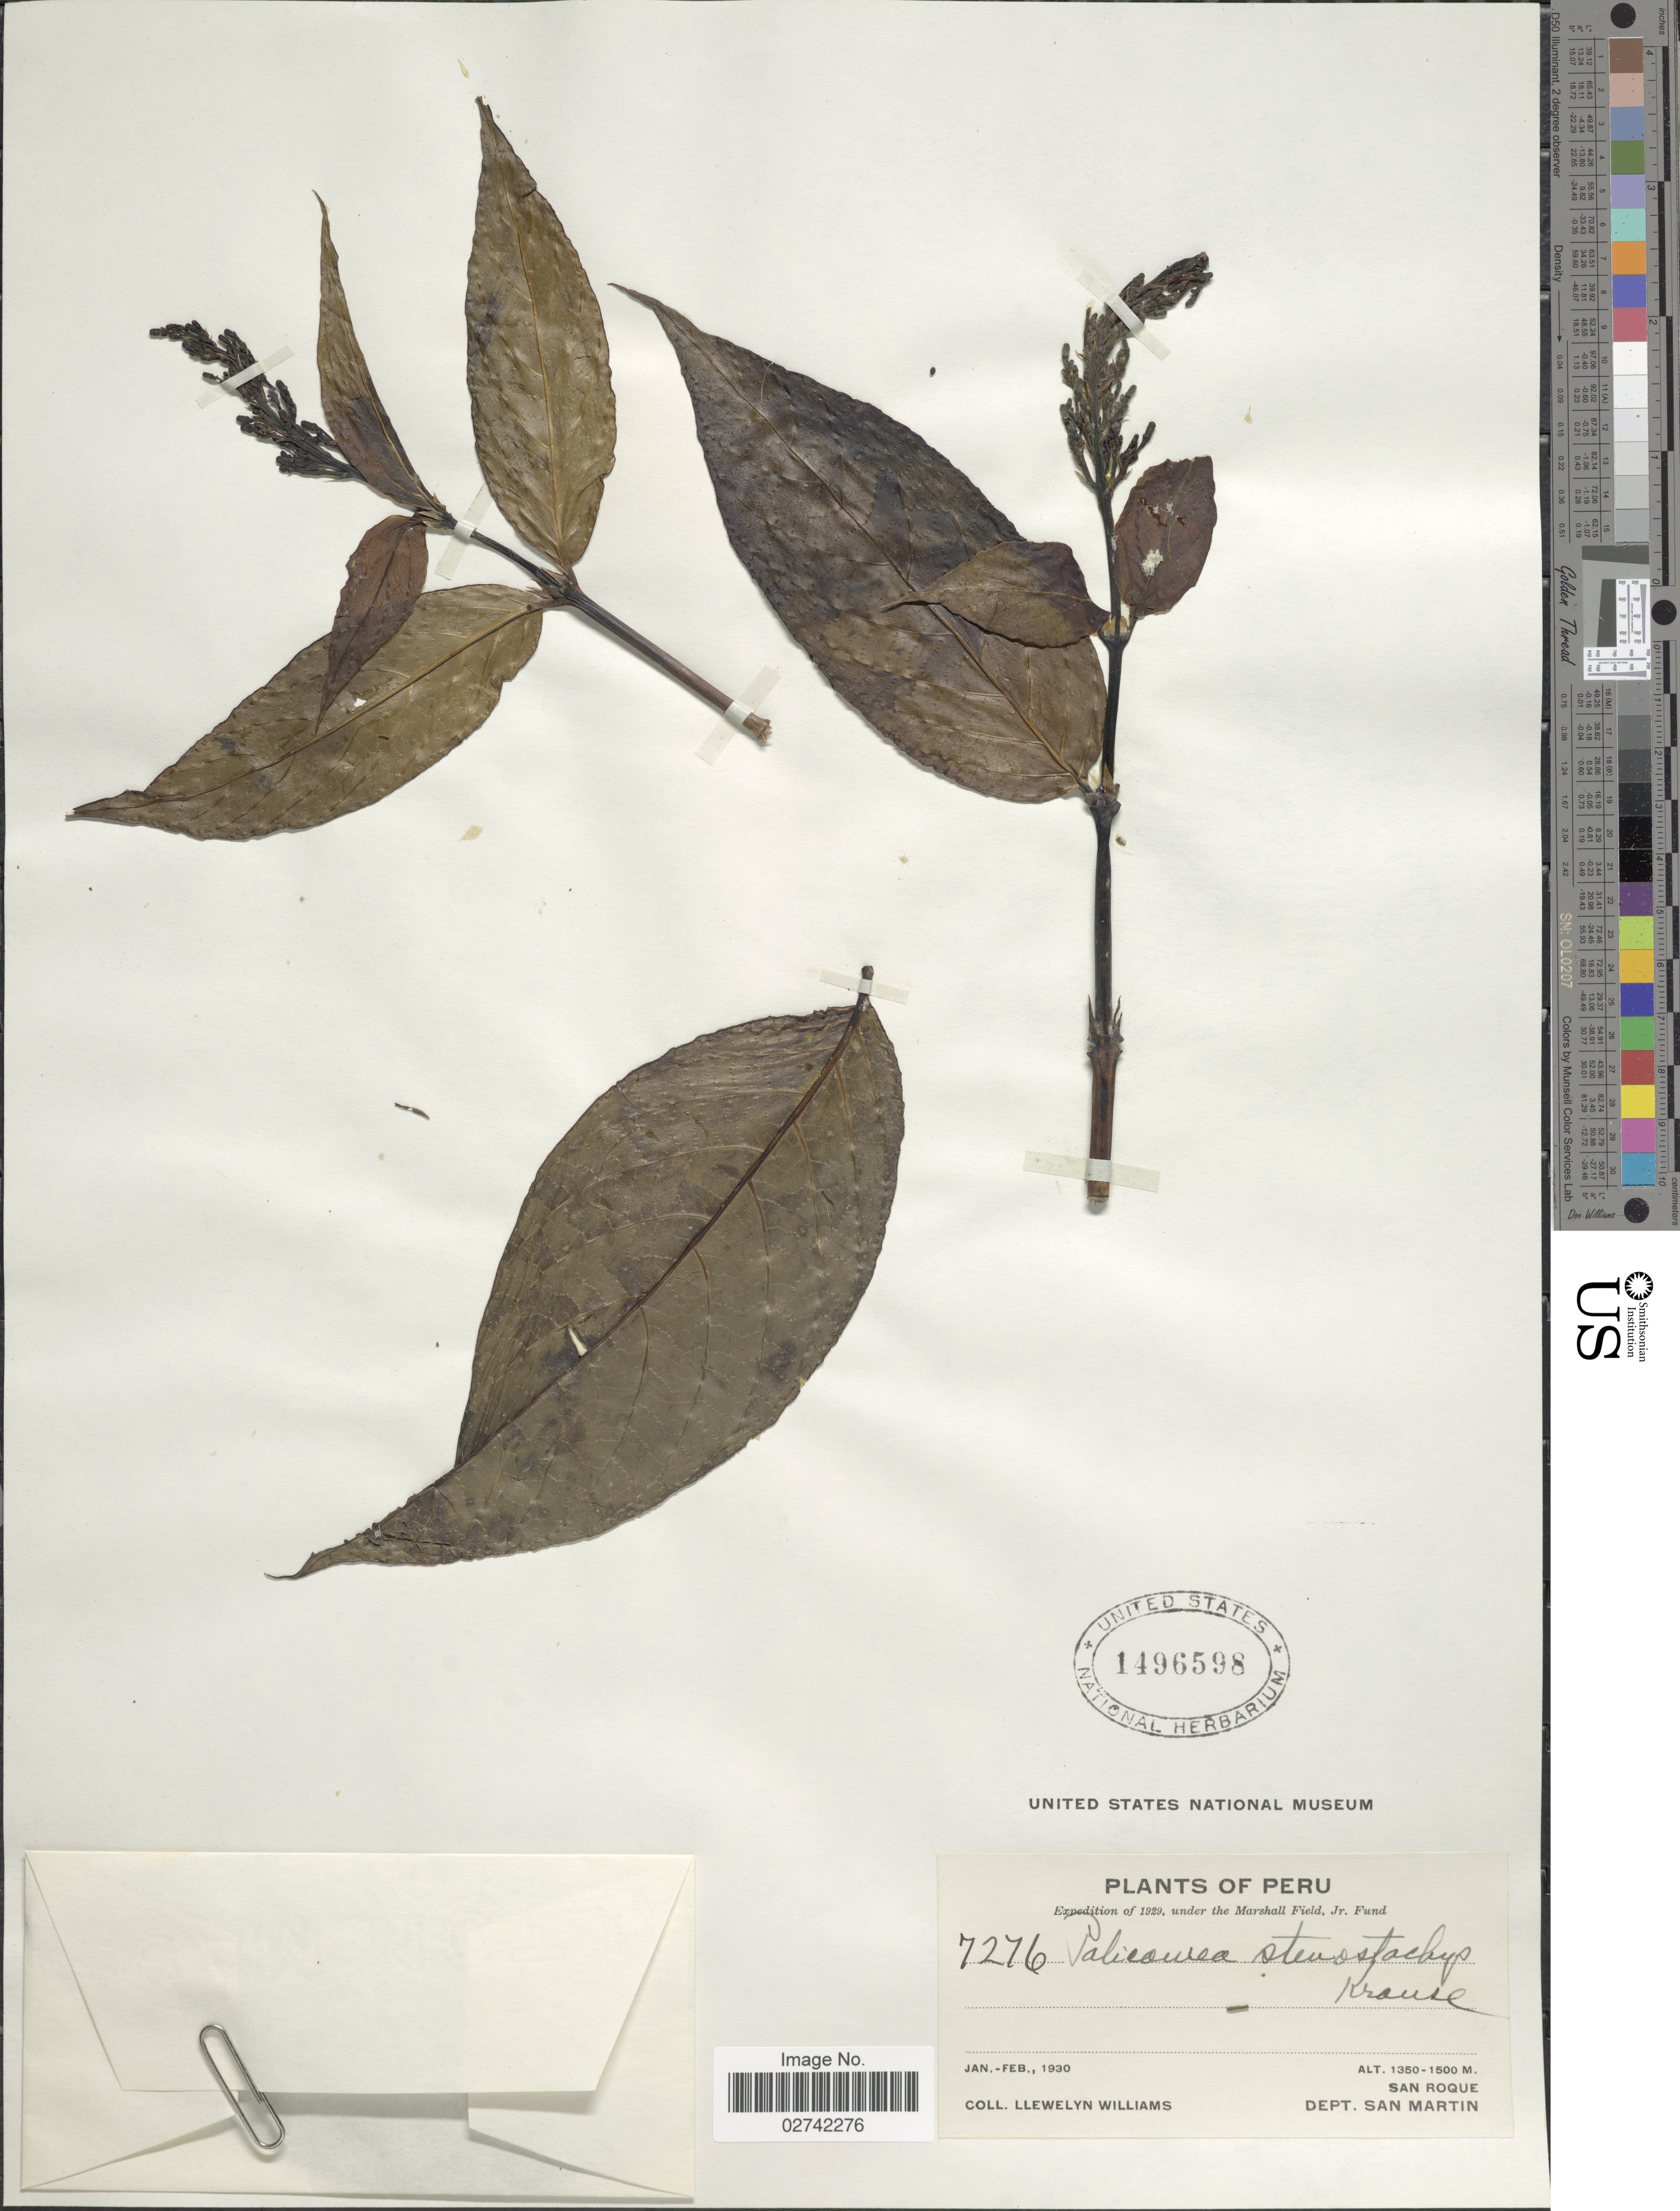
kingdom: Plantae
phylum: Tracheophyta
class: Magnoliopsida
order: Gentianales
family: Rubiaceae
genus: Palicourea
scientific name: Palicourea stenostachya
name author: (Standl.) C.M. Taylor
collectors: Ll. Williams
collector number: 7276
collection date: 1930-01/1930-02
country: Peru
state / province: San Martín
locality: San Roque.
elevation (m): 1350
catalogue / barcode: US 1496598